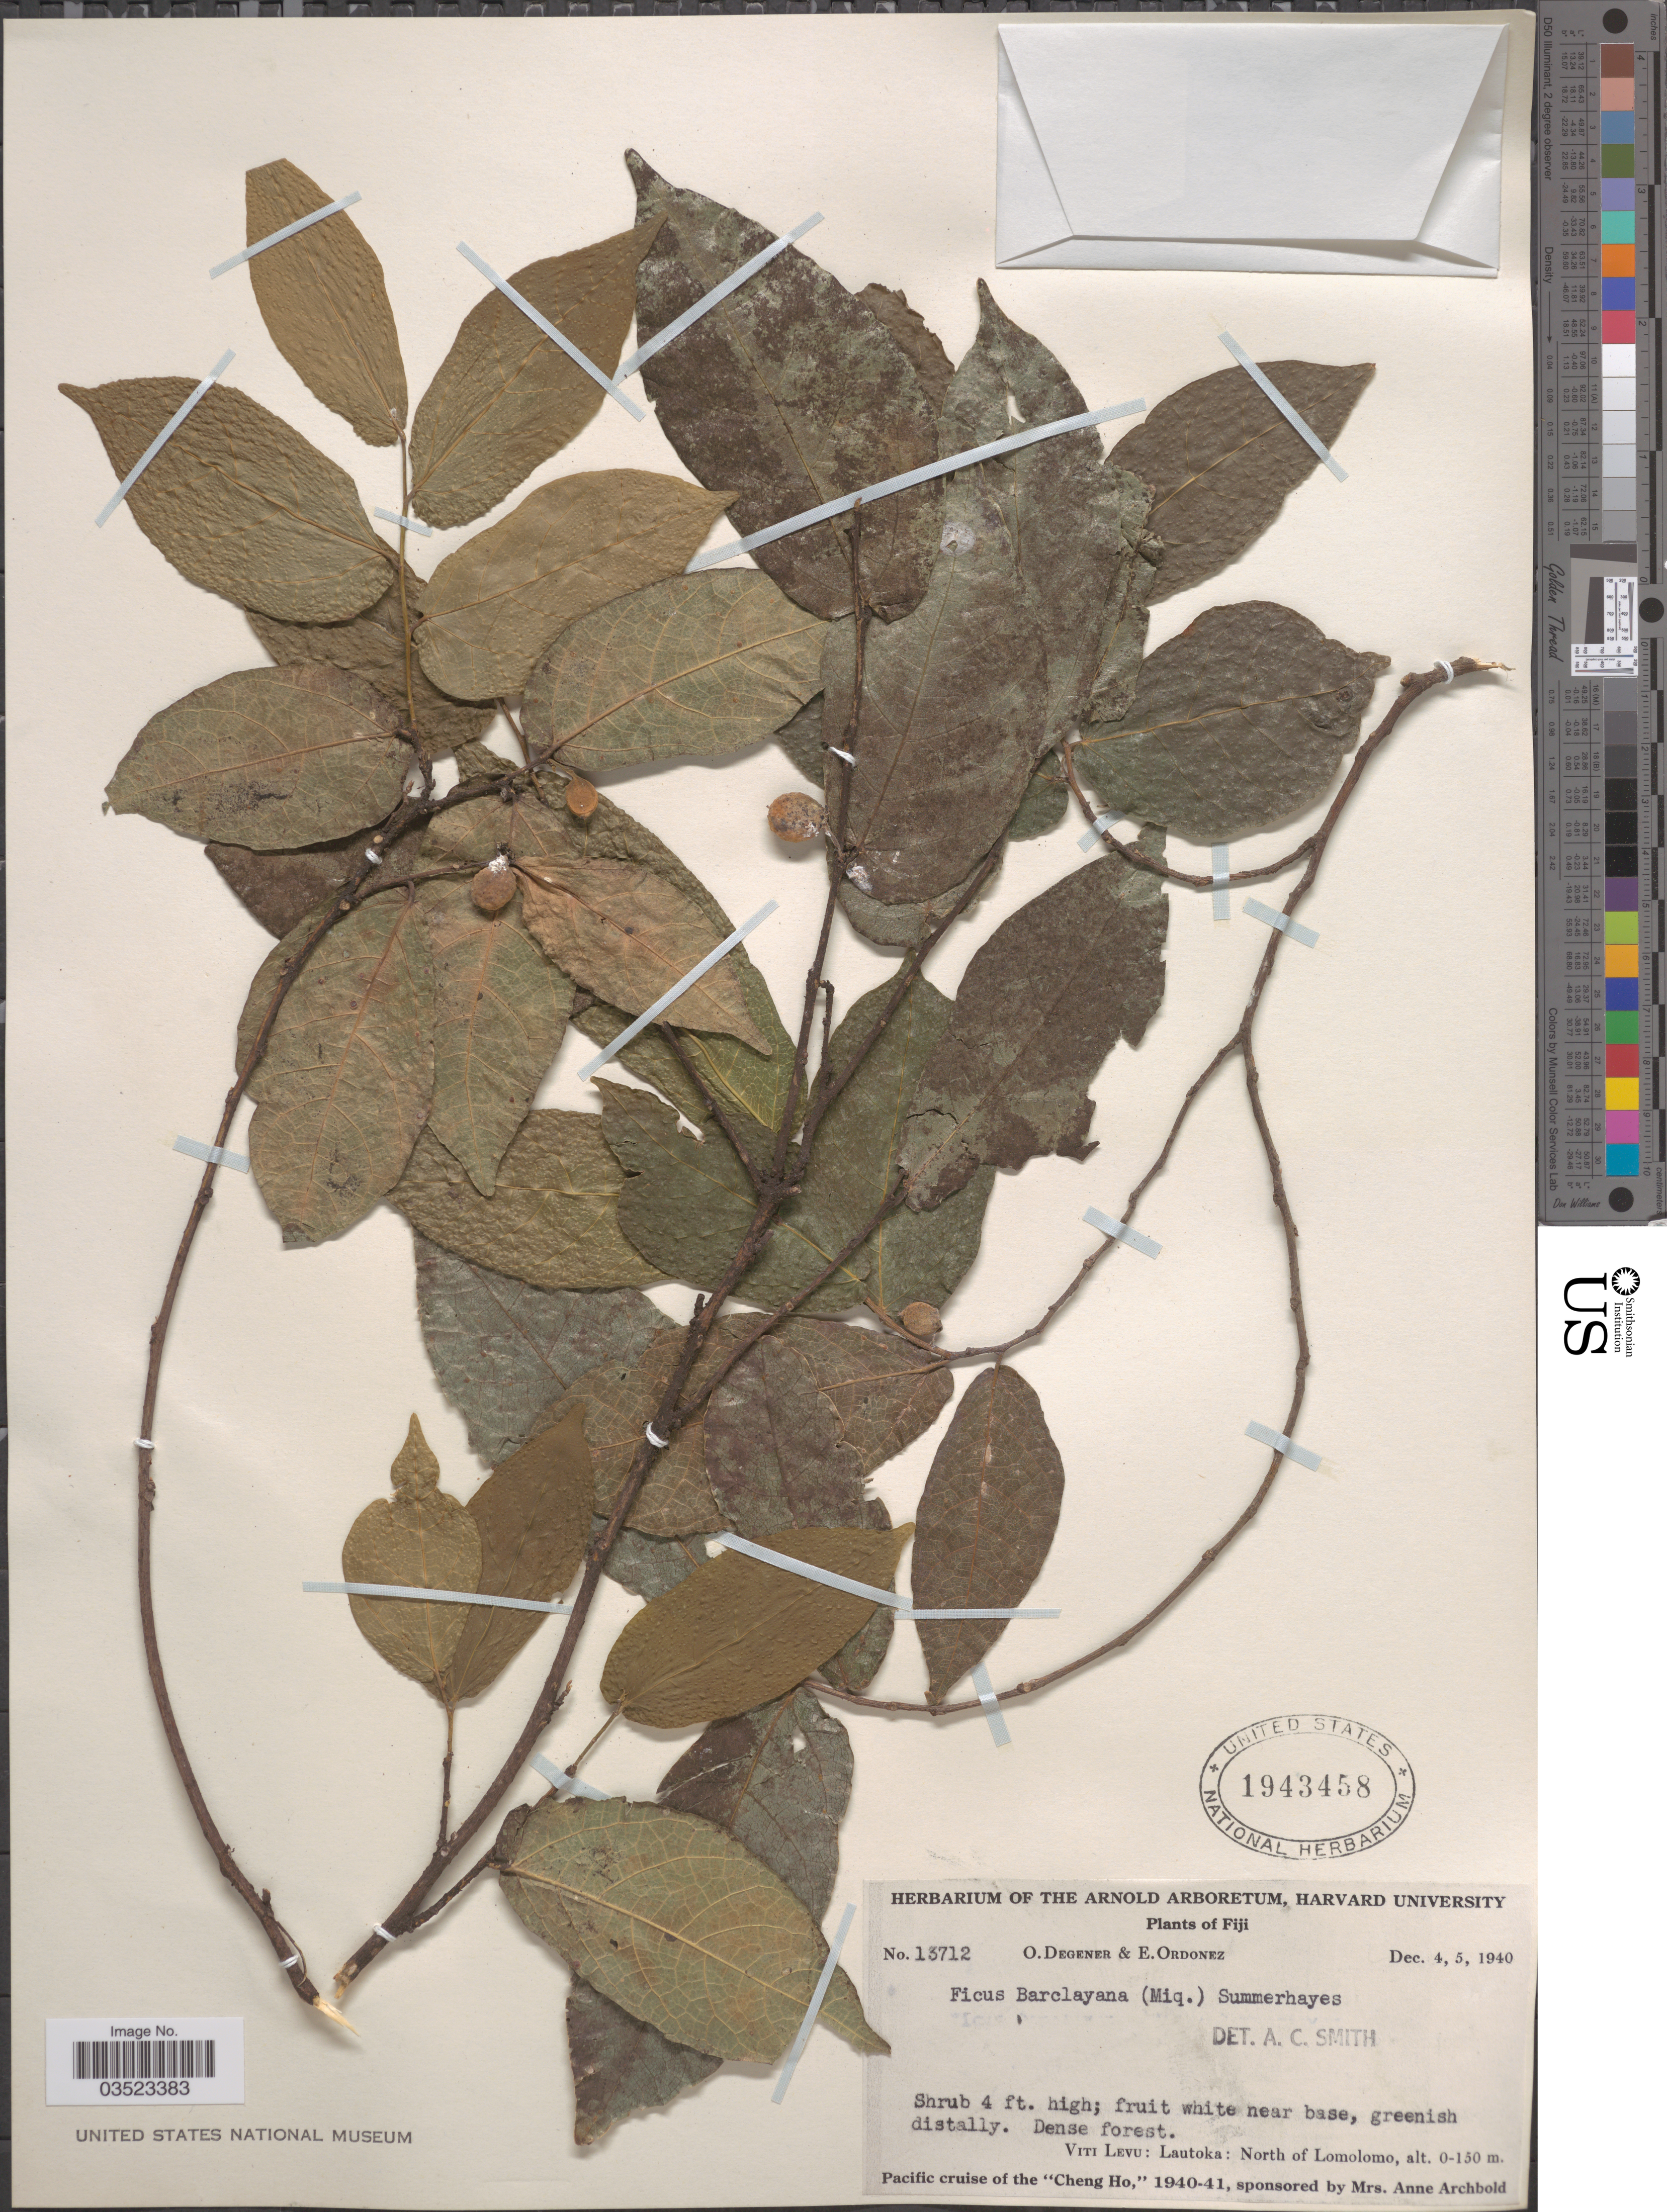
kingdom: Plantae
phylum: Tracheophyta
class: Magnoliopsida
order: Rosales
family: Moraceae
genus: Ficus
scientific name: Ficus barclayana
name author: (Miq.) Summerh.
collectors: O. Degener & E. Ordonez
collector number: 13712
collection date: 1940-12-04/1940-12-05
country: Fiji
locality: Viti Levu: Lautoka: North of Lomolomo.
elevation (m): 0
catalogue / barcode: US 1943458